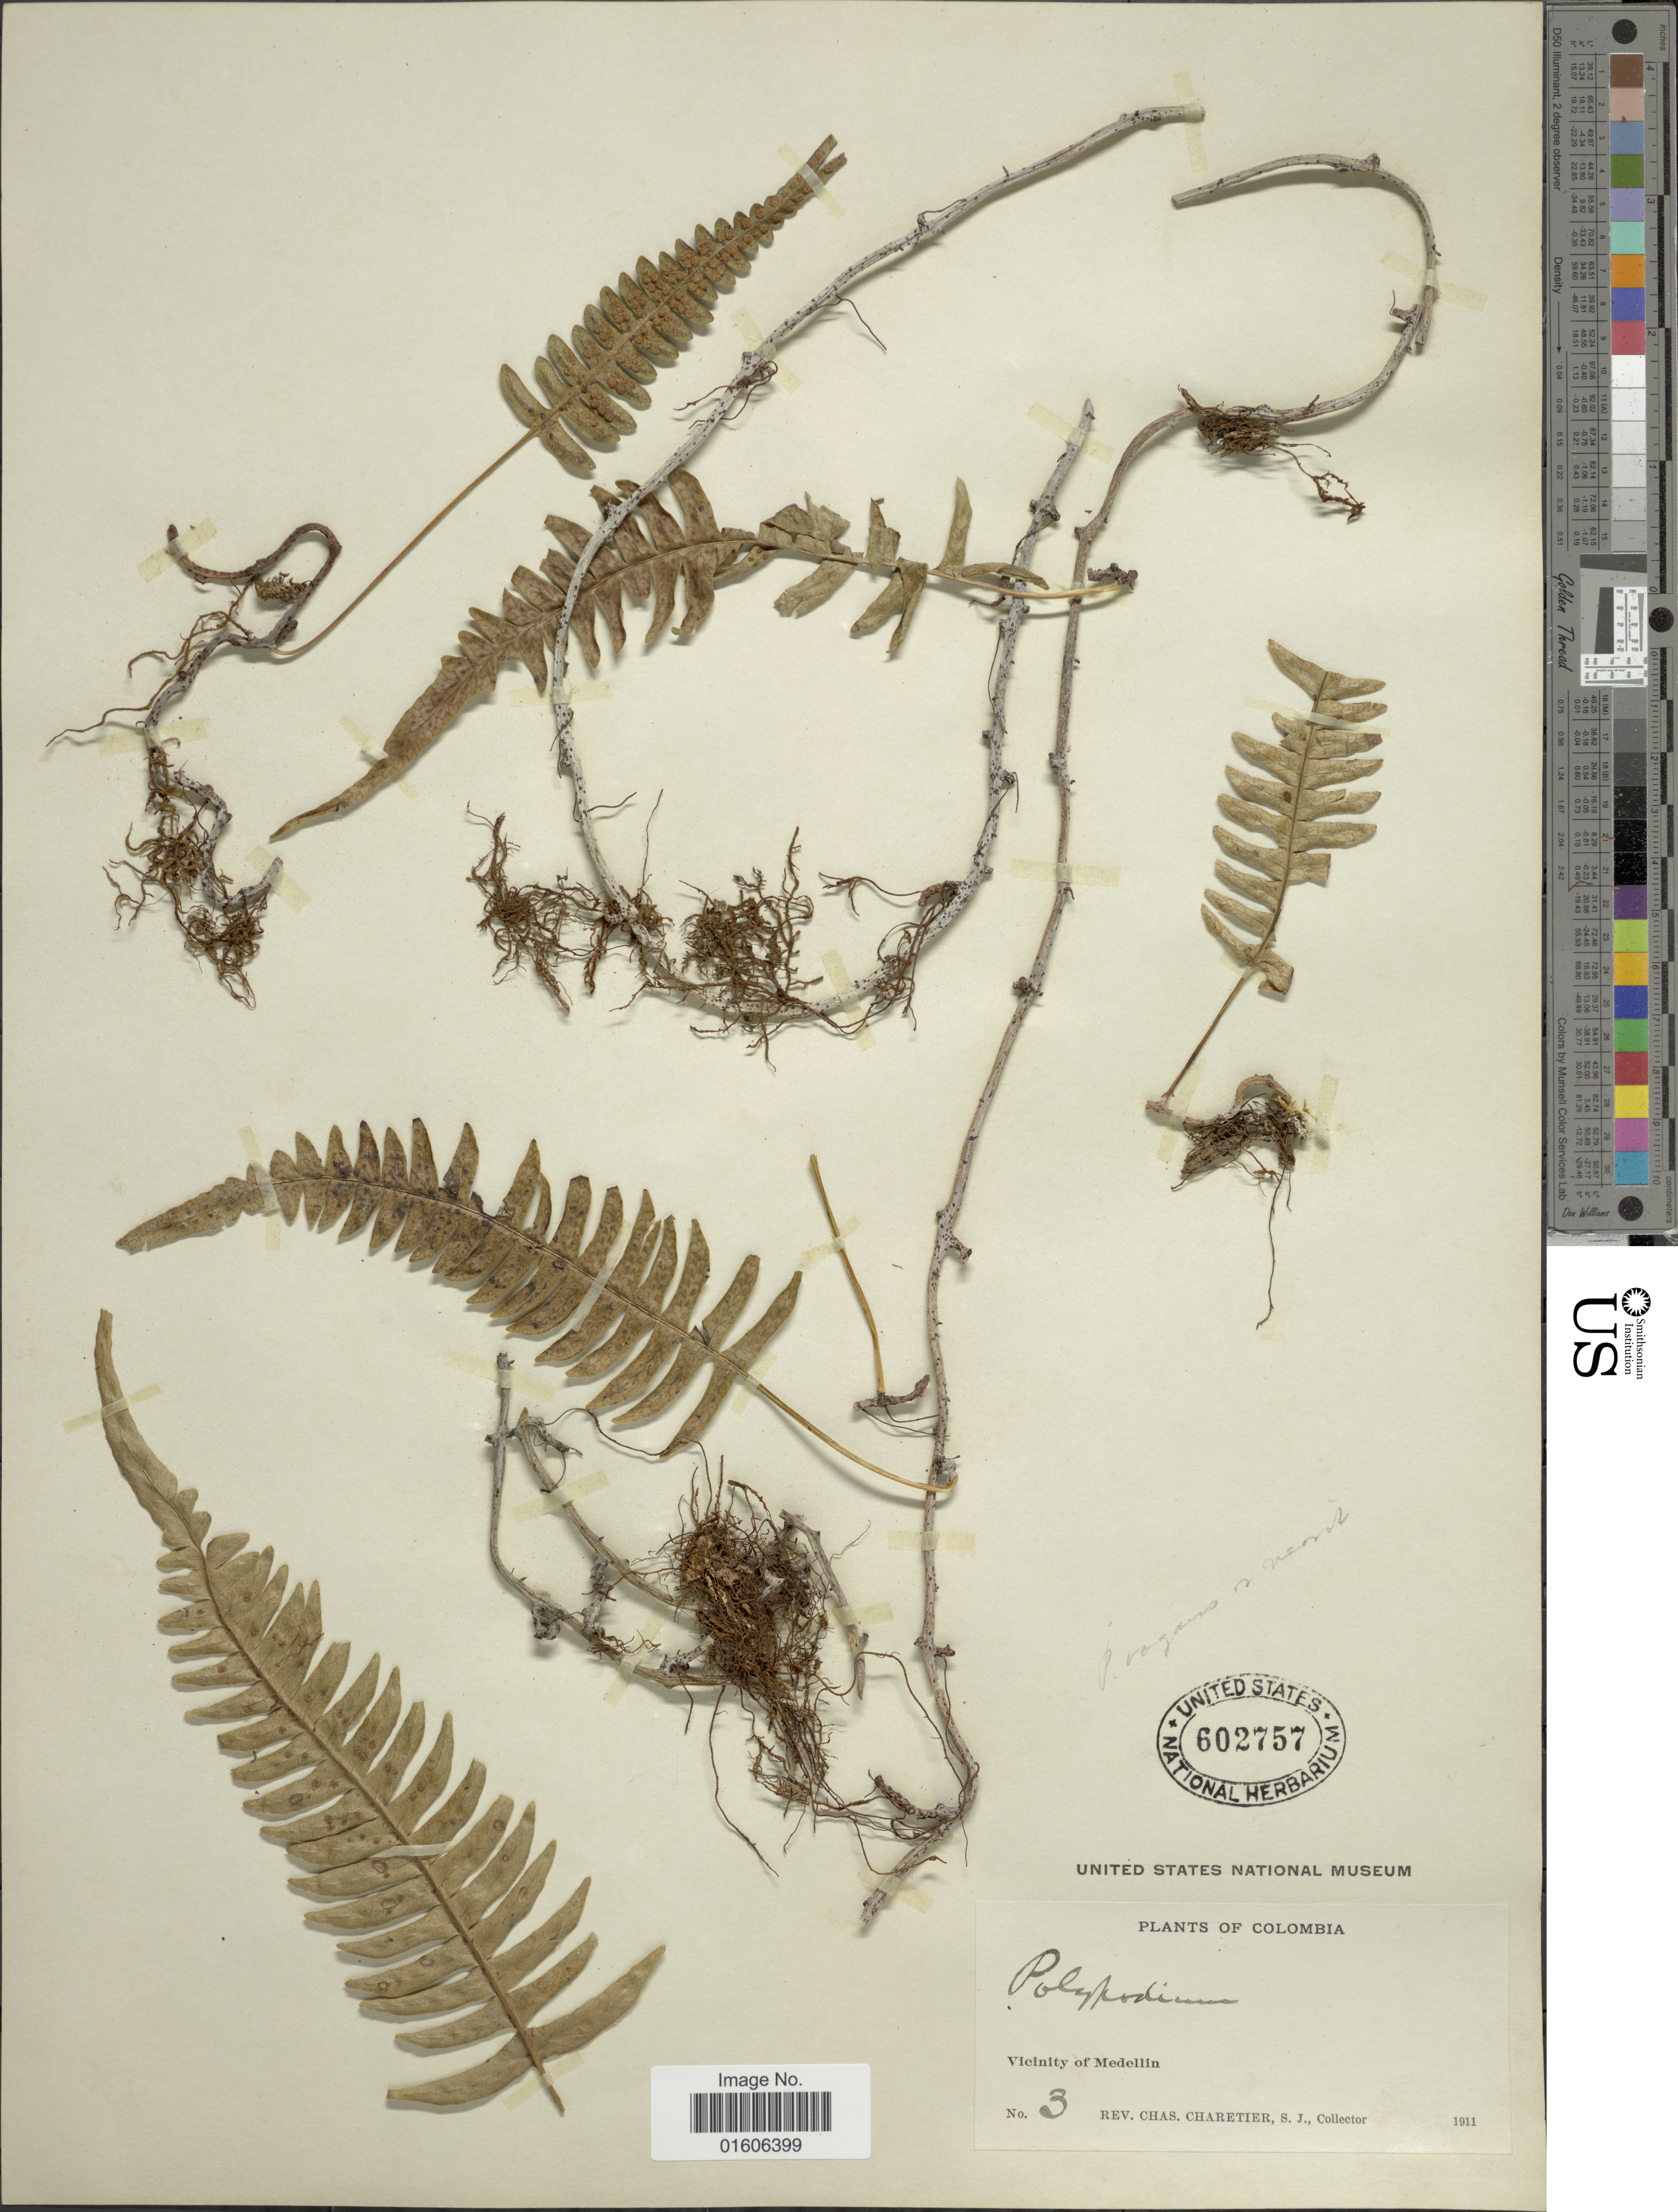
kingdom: Plantae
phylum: Tracheophyta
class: Polypodiopsida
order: Polypodiales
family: Polypodiaceae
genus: Serpocaulon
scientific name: Serpocaulon funckii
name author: (Mett.) A.R. Sm.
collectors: C. Charetier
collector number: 3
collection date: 1911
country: Colombia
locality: Vicinity of Medellin.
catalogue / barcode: US 602757